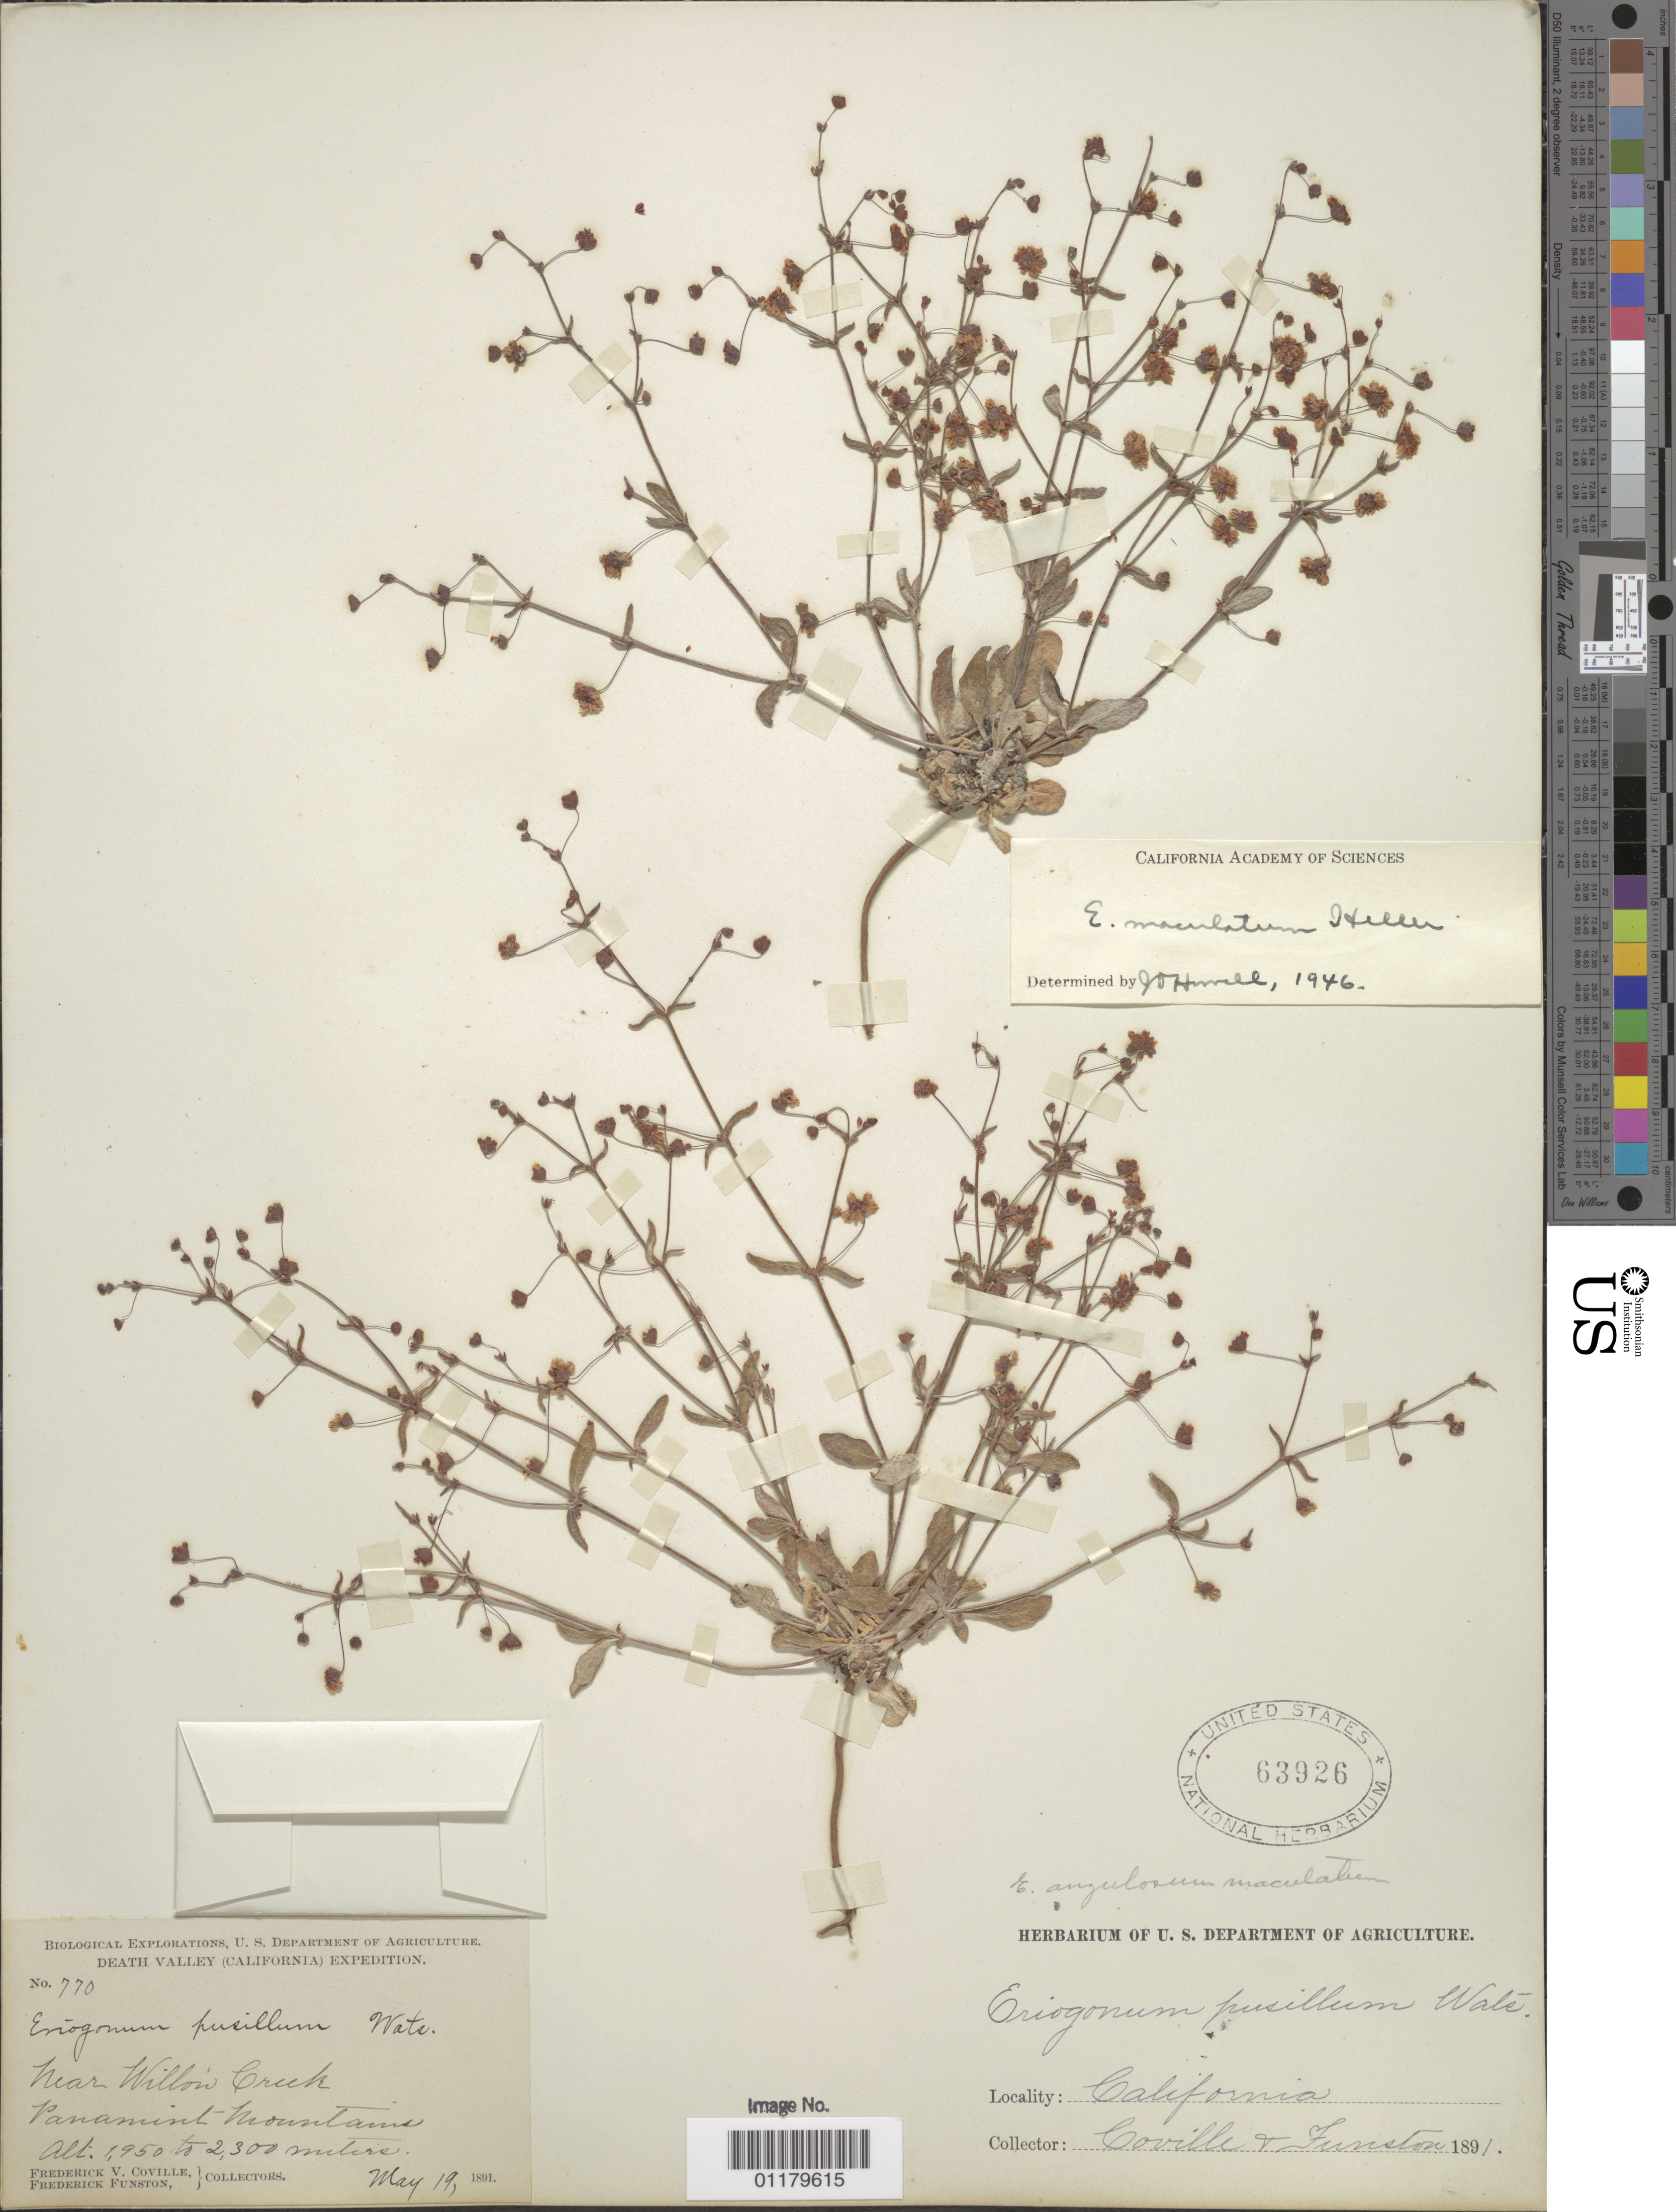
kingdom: Plantae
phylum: Tracheophyta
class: Magnoliopsida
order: Caryophyllales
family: Polygonaceae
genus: Eriogonum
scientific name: Eriogonum maculatum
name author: A. Heller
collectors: F. V. Coville & F. Funston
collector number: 770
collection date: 1891-05-19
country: United States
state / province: California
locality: near Willow Creek, Panamint Mountains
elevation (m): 1950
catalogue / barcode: US 63926